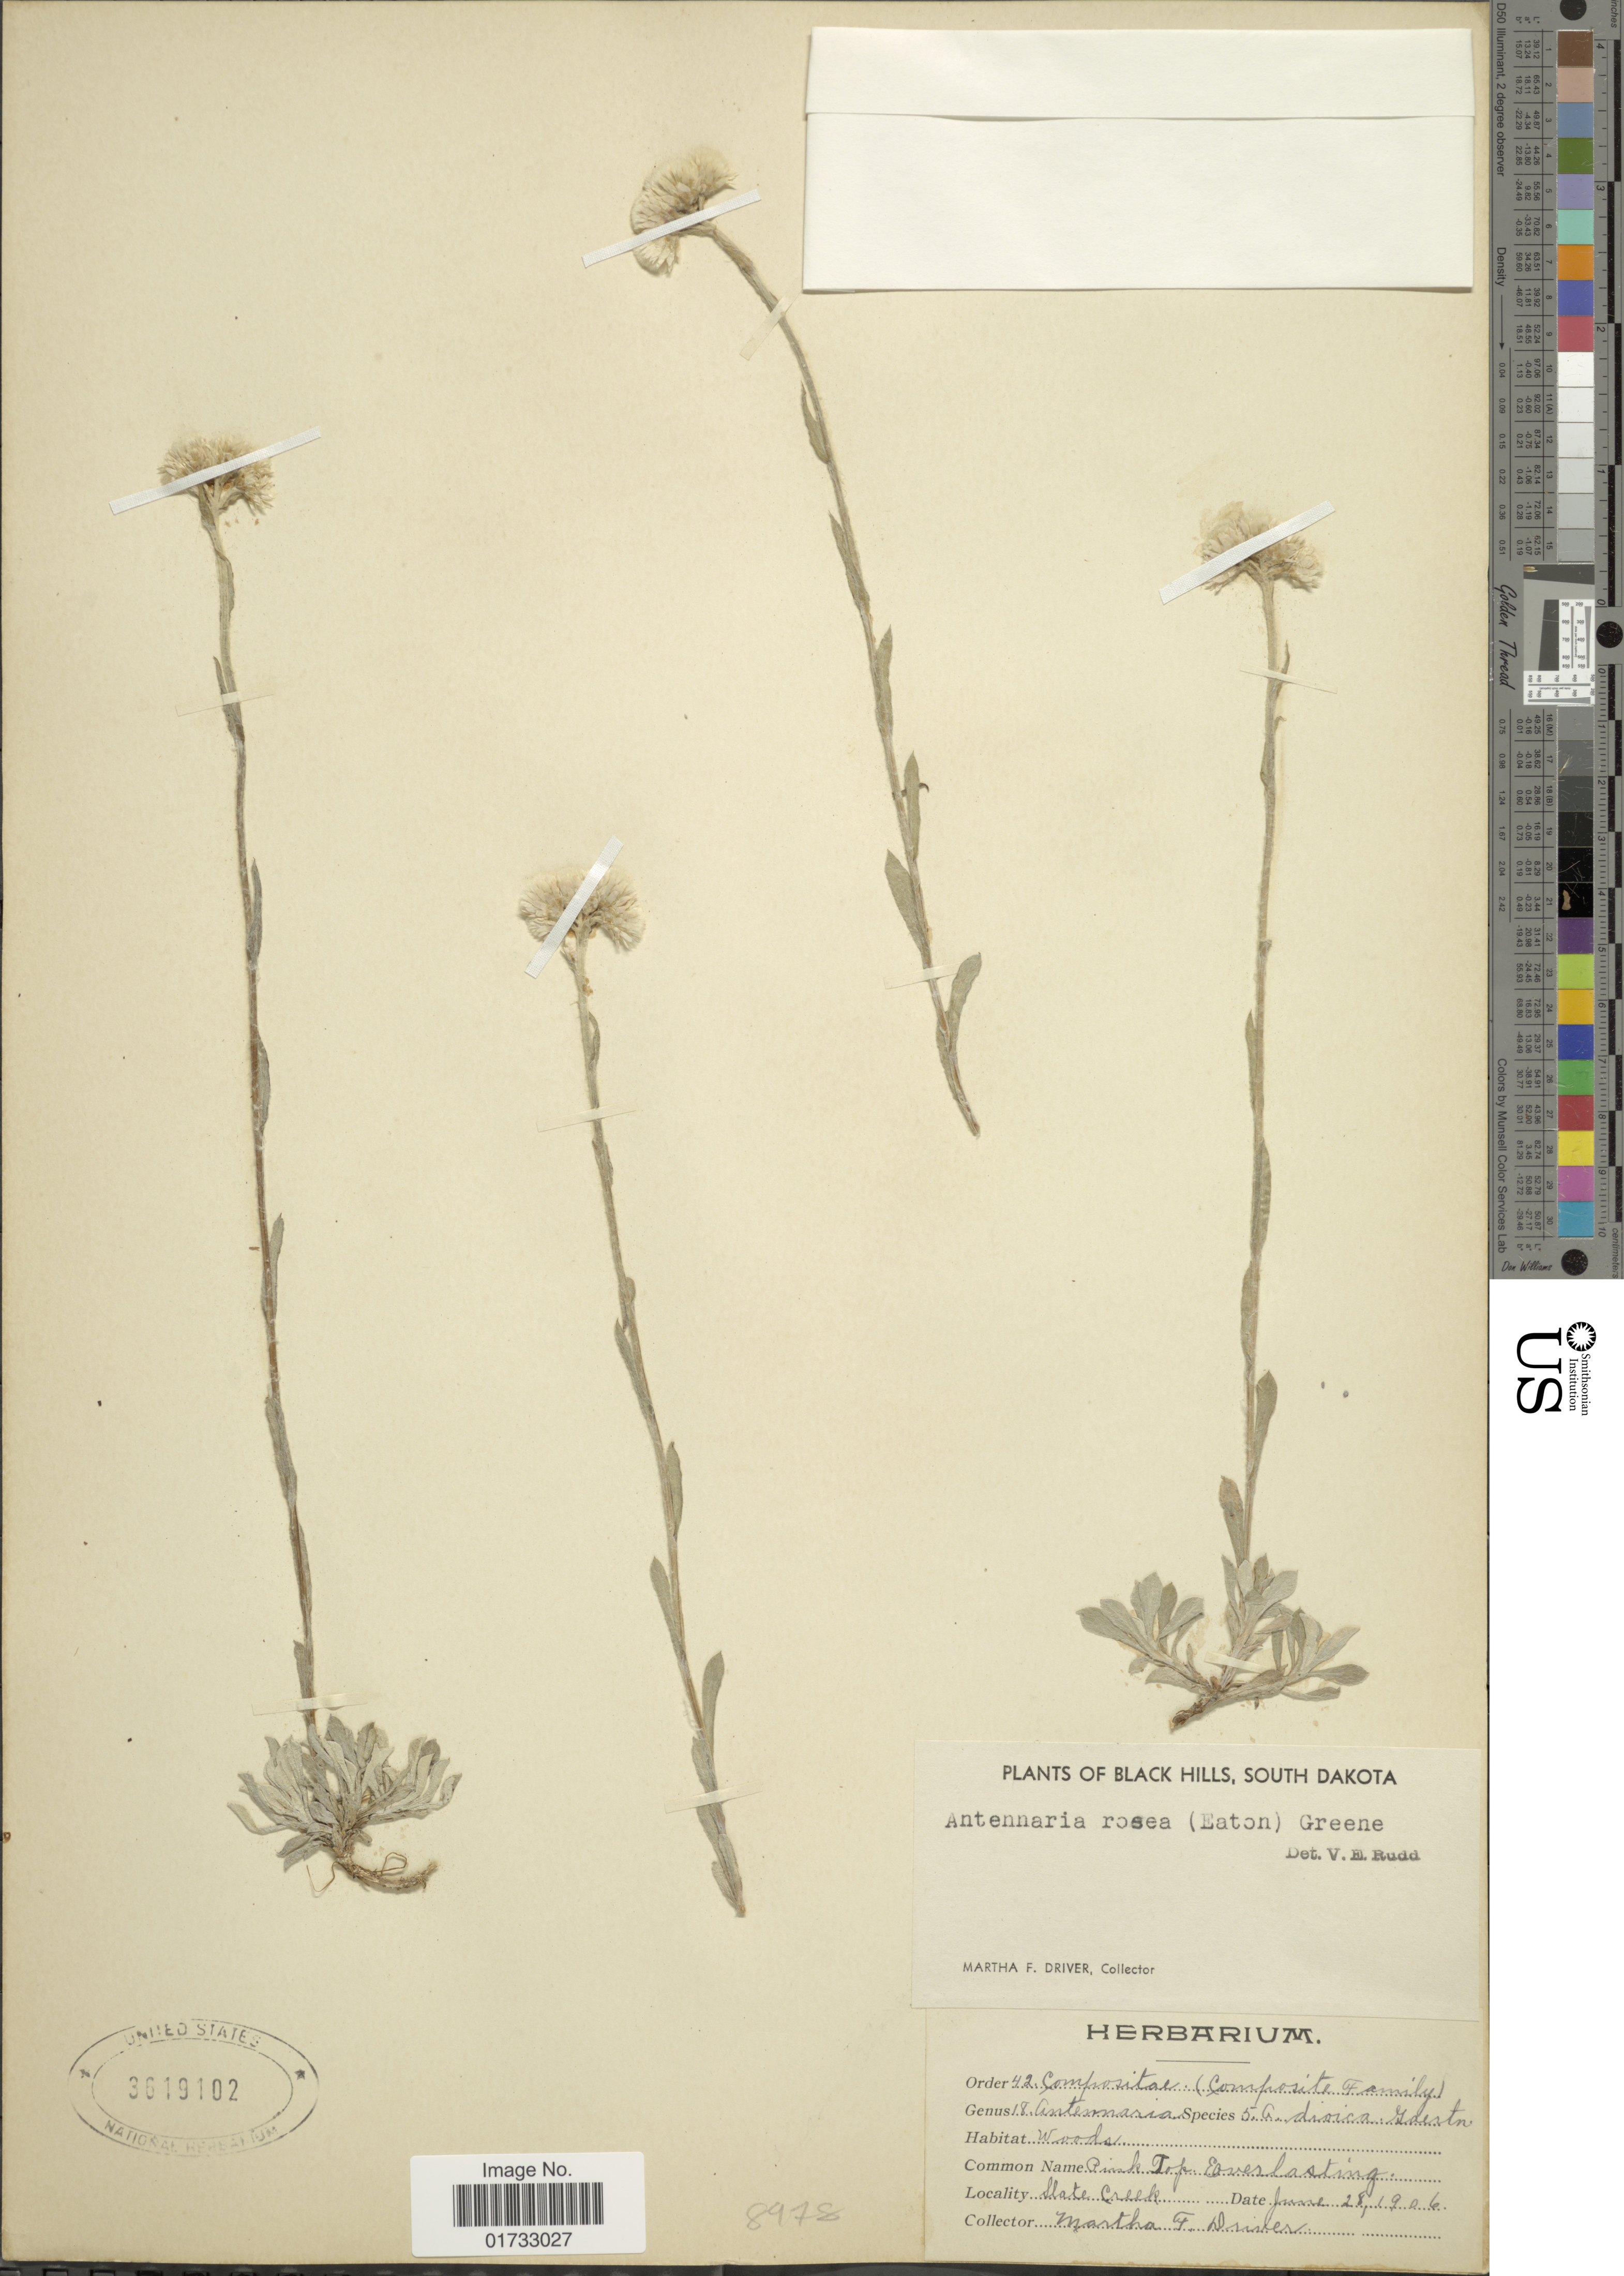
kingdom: Plantae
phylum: Tracheophyta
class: Magnoliopsida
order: Asterales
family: Asteraceae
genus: Antennaria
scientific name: Antennaria rosea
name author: Greene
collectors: M. Driver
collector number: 42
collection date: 1906-06-28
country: United States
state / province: South Dakota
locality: Black Hills, State Creek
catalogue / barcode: US 3619102